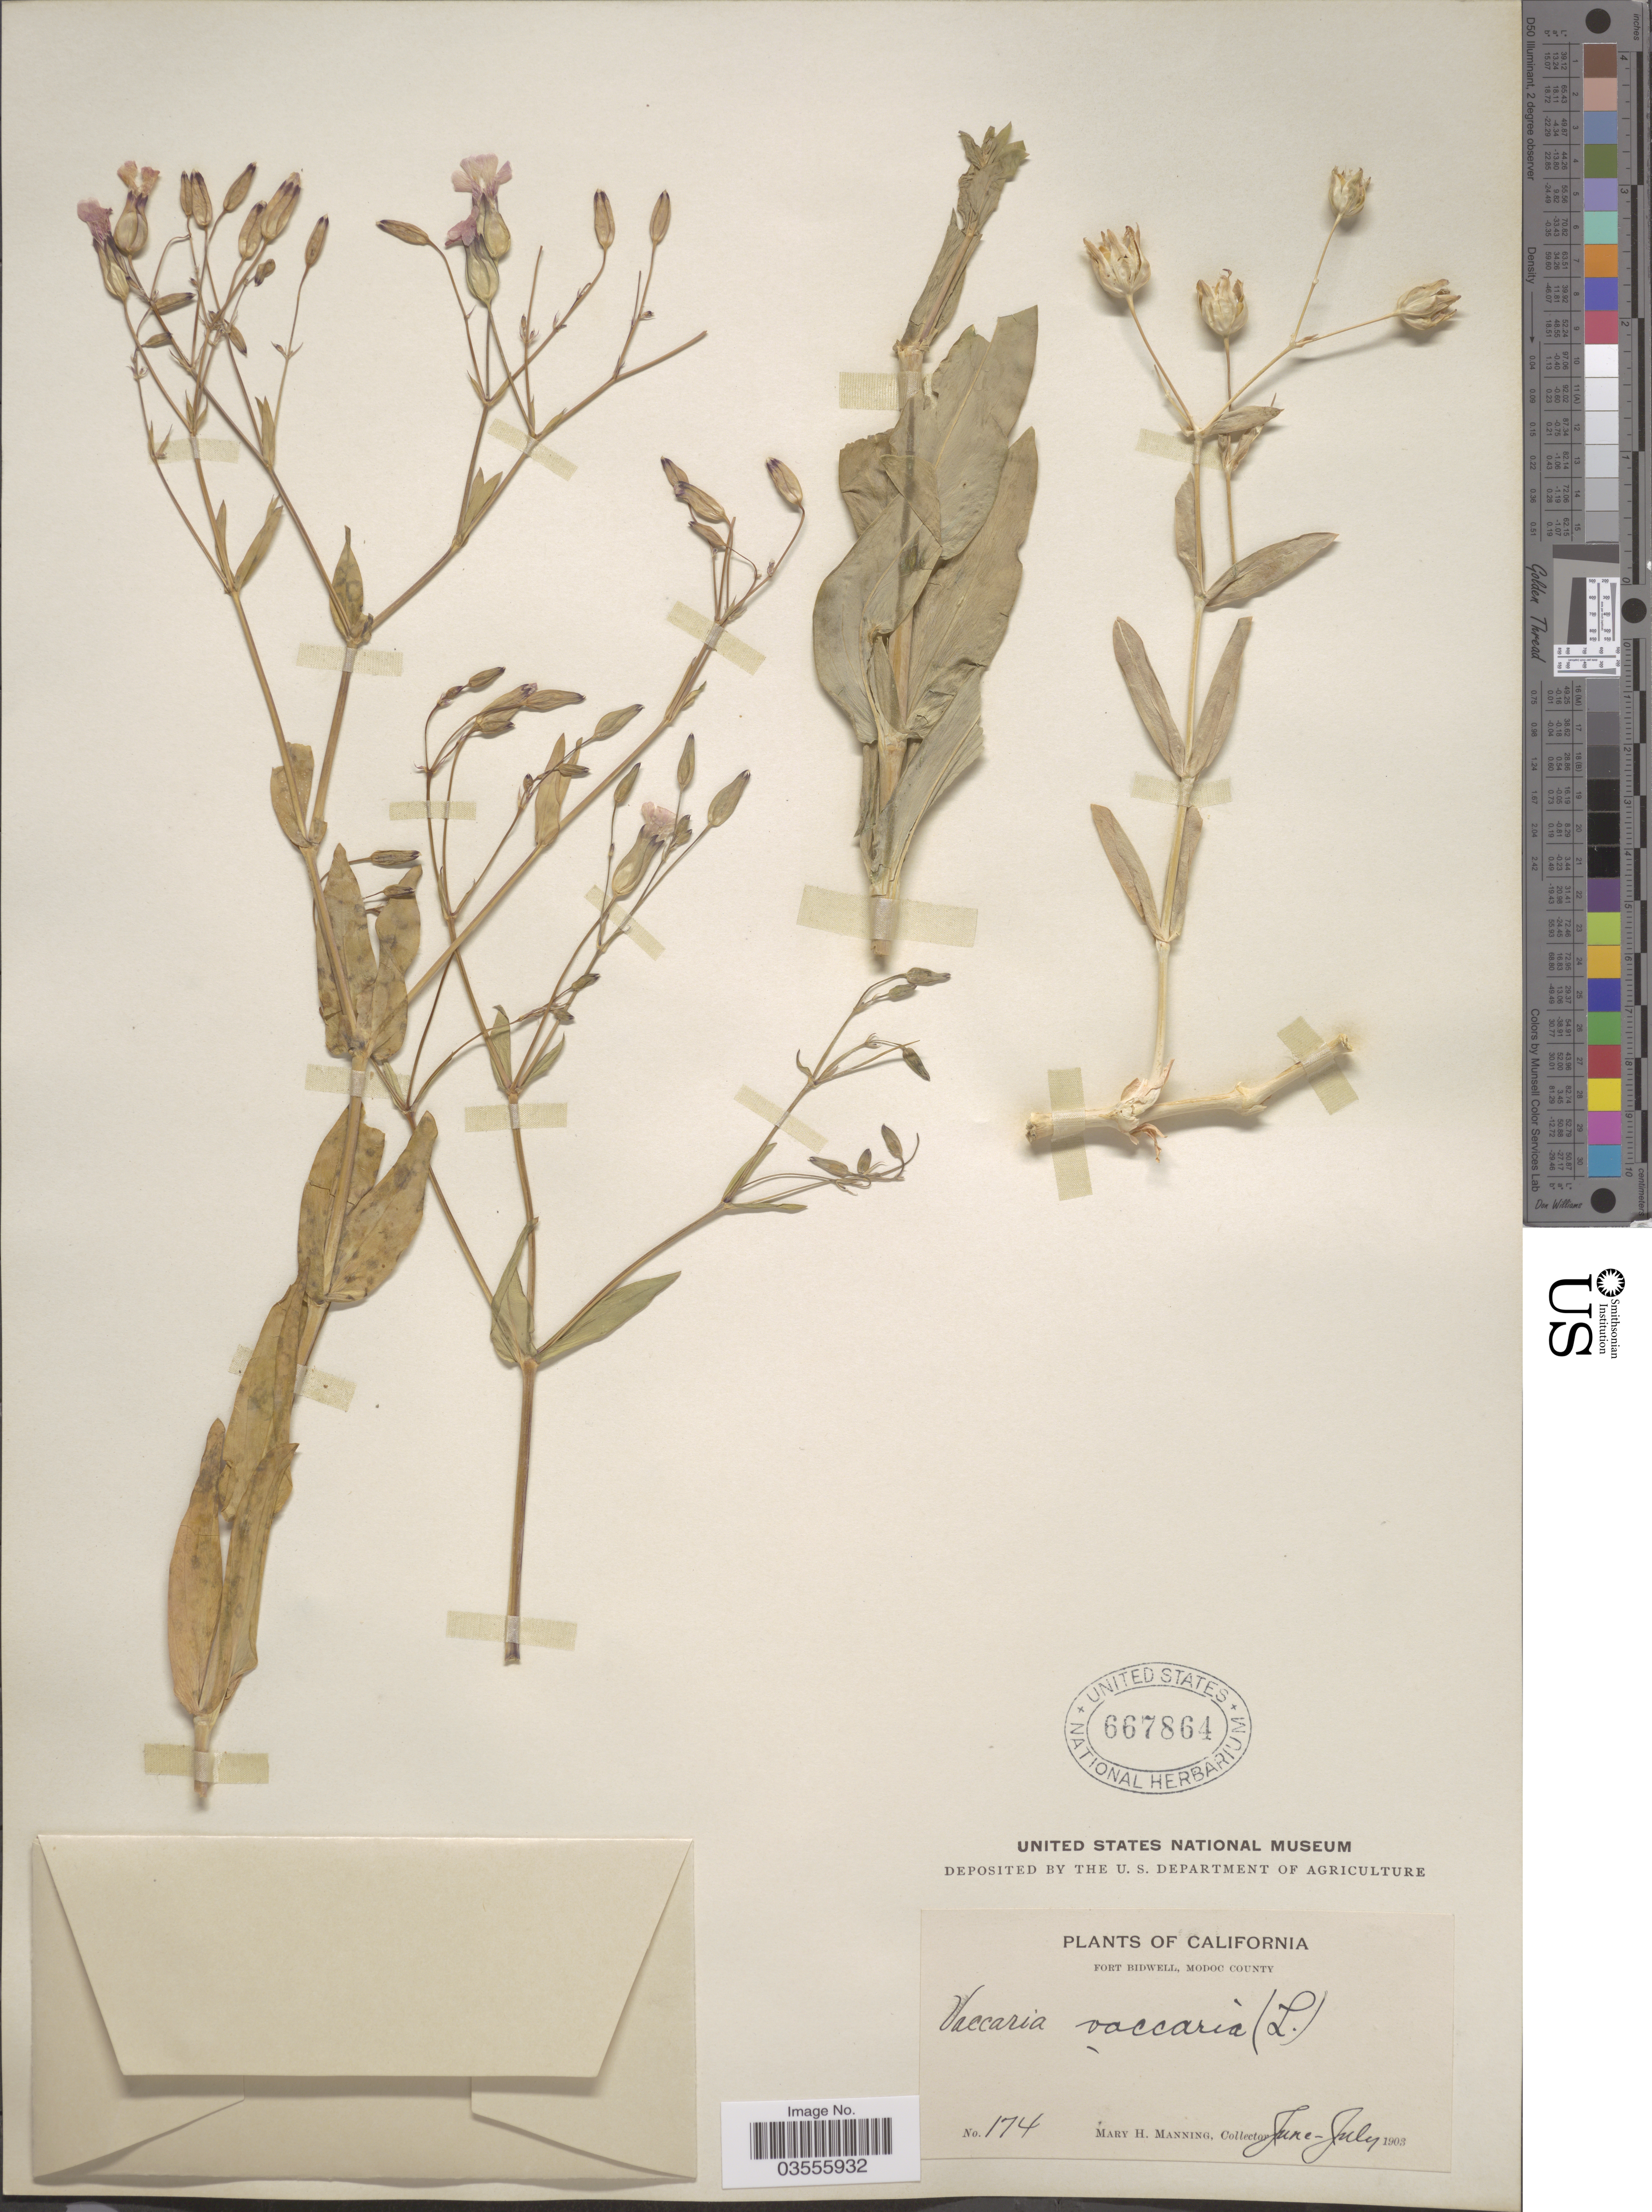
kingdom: Plantae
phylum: Tracheophyta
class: Magnoliopsida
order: Caryophyllales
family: Caryophyllaceae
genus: Vaccaria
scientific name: Vaccaria vaccaria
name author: (L.) Britton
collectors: M. Manning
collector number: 174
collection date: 1903-06/1903-07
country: United States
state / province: California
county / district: Modoc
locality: Fort Bidwell, Modoc County.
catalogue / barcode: US 667864